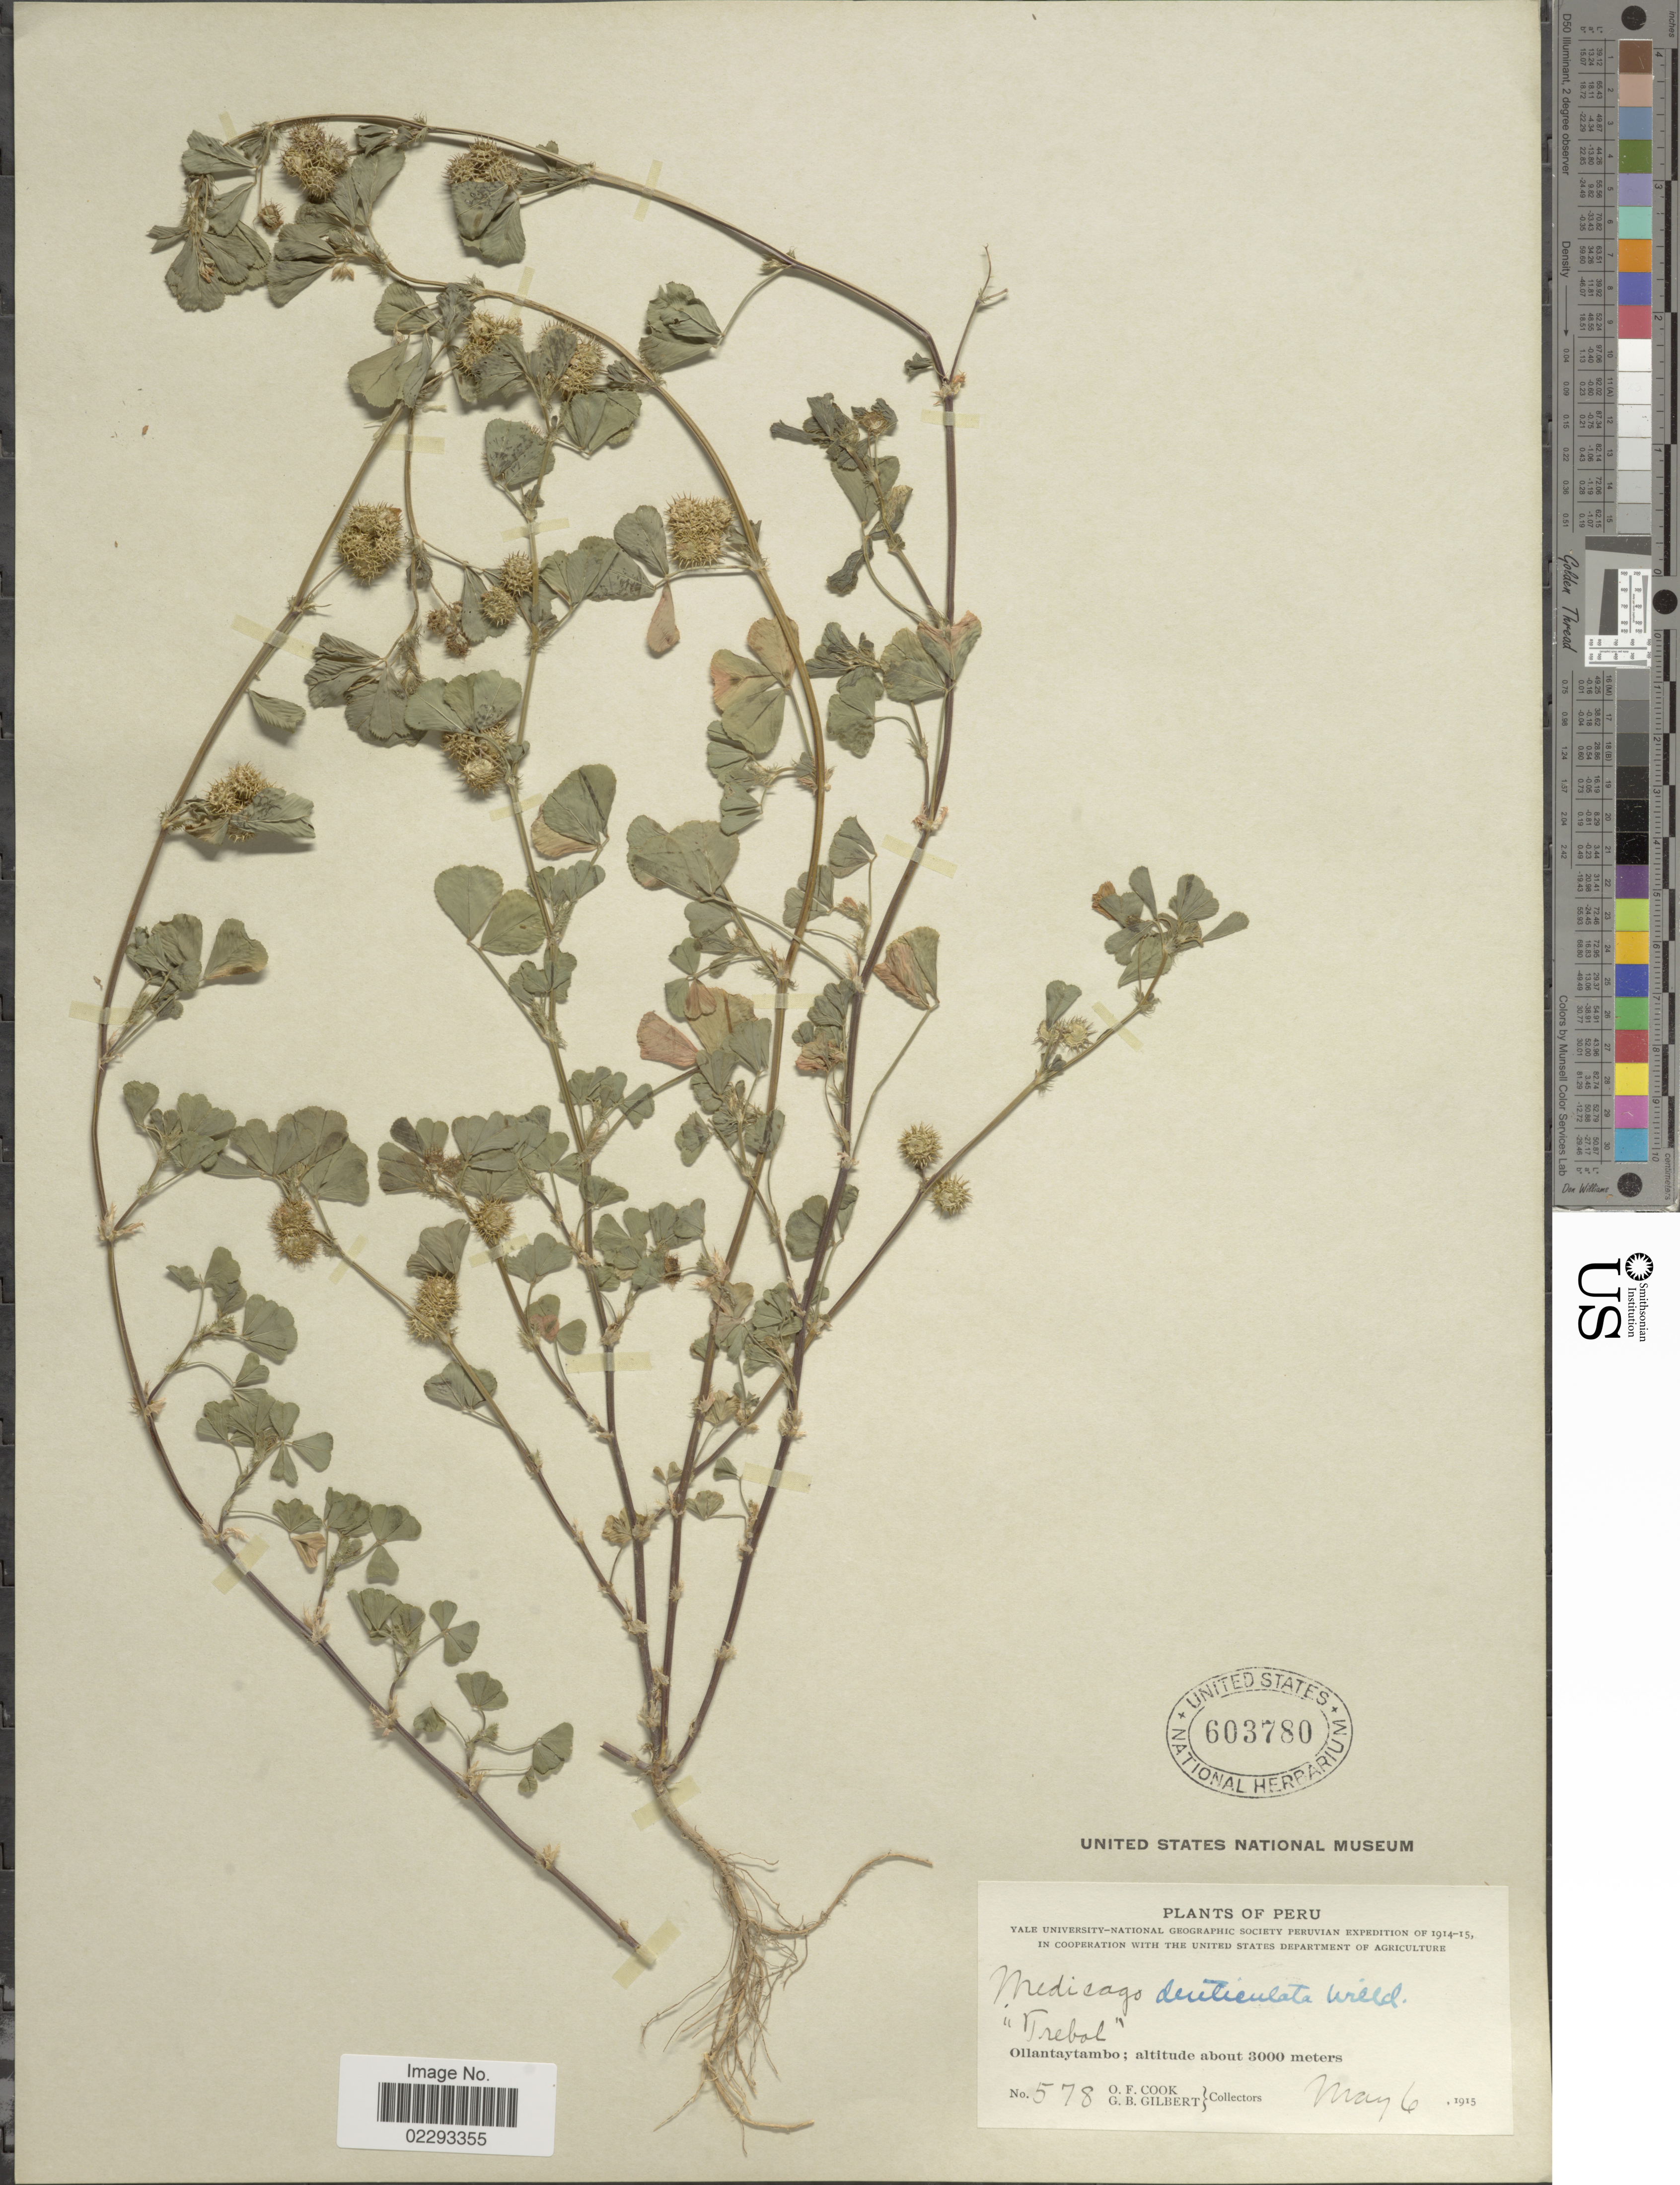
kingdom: Plantae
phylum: Tracheophyta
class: Magnoliopsida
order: Fabales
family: Fabaceae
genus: Medicago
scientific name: Medicago polymorpha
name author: L.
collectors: O. F. Cook & G. B. Gilbert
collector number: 578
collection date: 1915-05-06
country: Peru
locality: Ollantaytambo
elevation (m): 3000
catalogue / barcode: US 603780